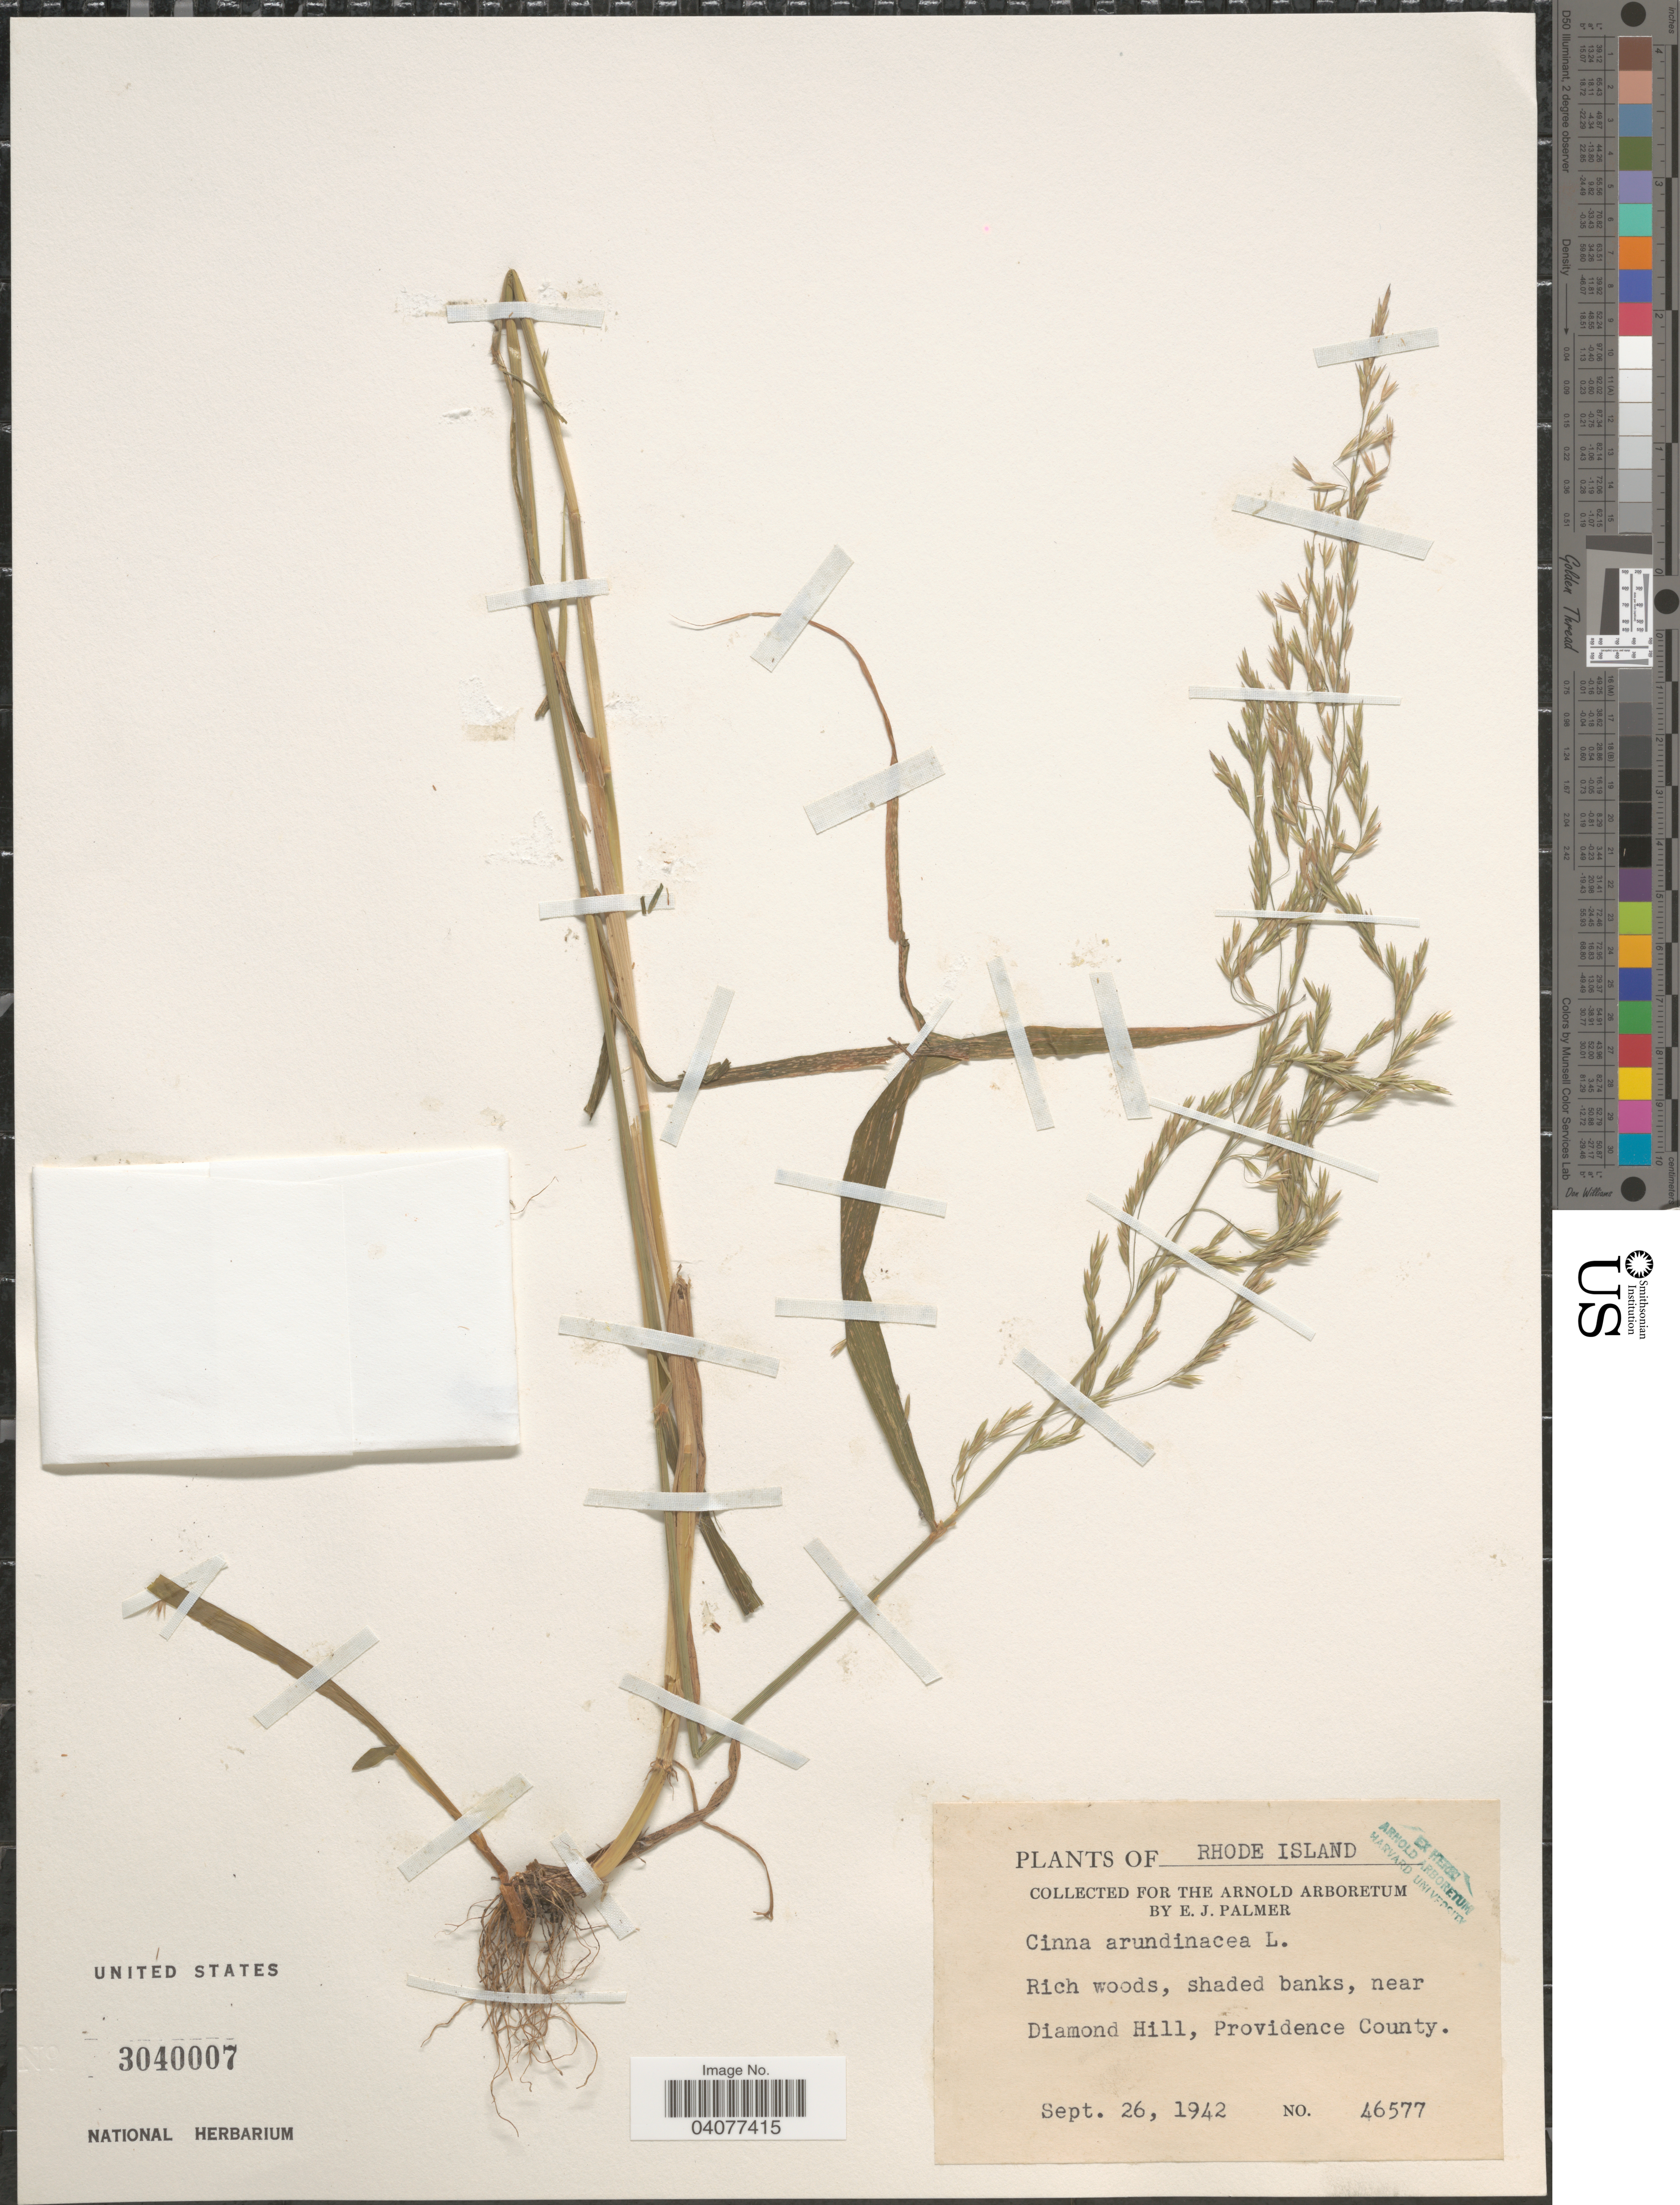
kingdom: Plantae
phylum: Tracheophyta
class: Liliopsida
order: Poales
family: Poaceae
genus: Cinna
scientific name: Cinna arundinacea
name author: L.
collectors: E. J. Palmer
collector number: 46577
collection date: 1942-09-26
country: United States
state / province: Rhode Island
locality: Rich woods, shaded banks, near Diamond Hill, Providence County.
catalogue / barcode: US 3040007